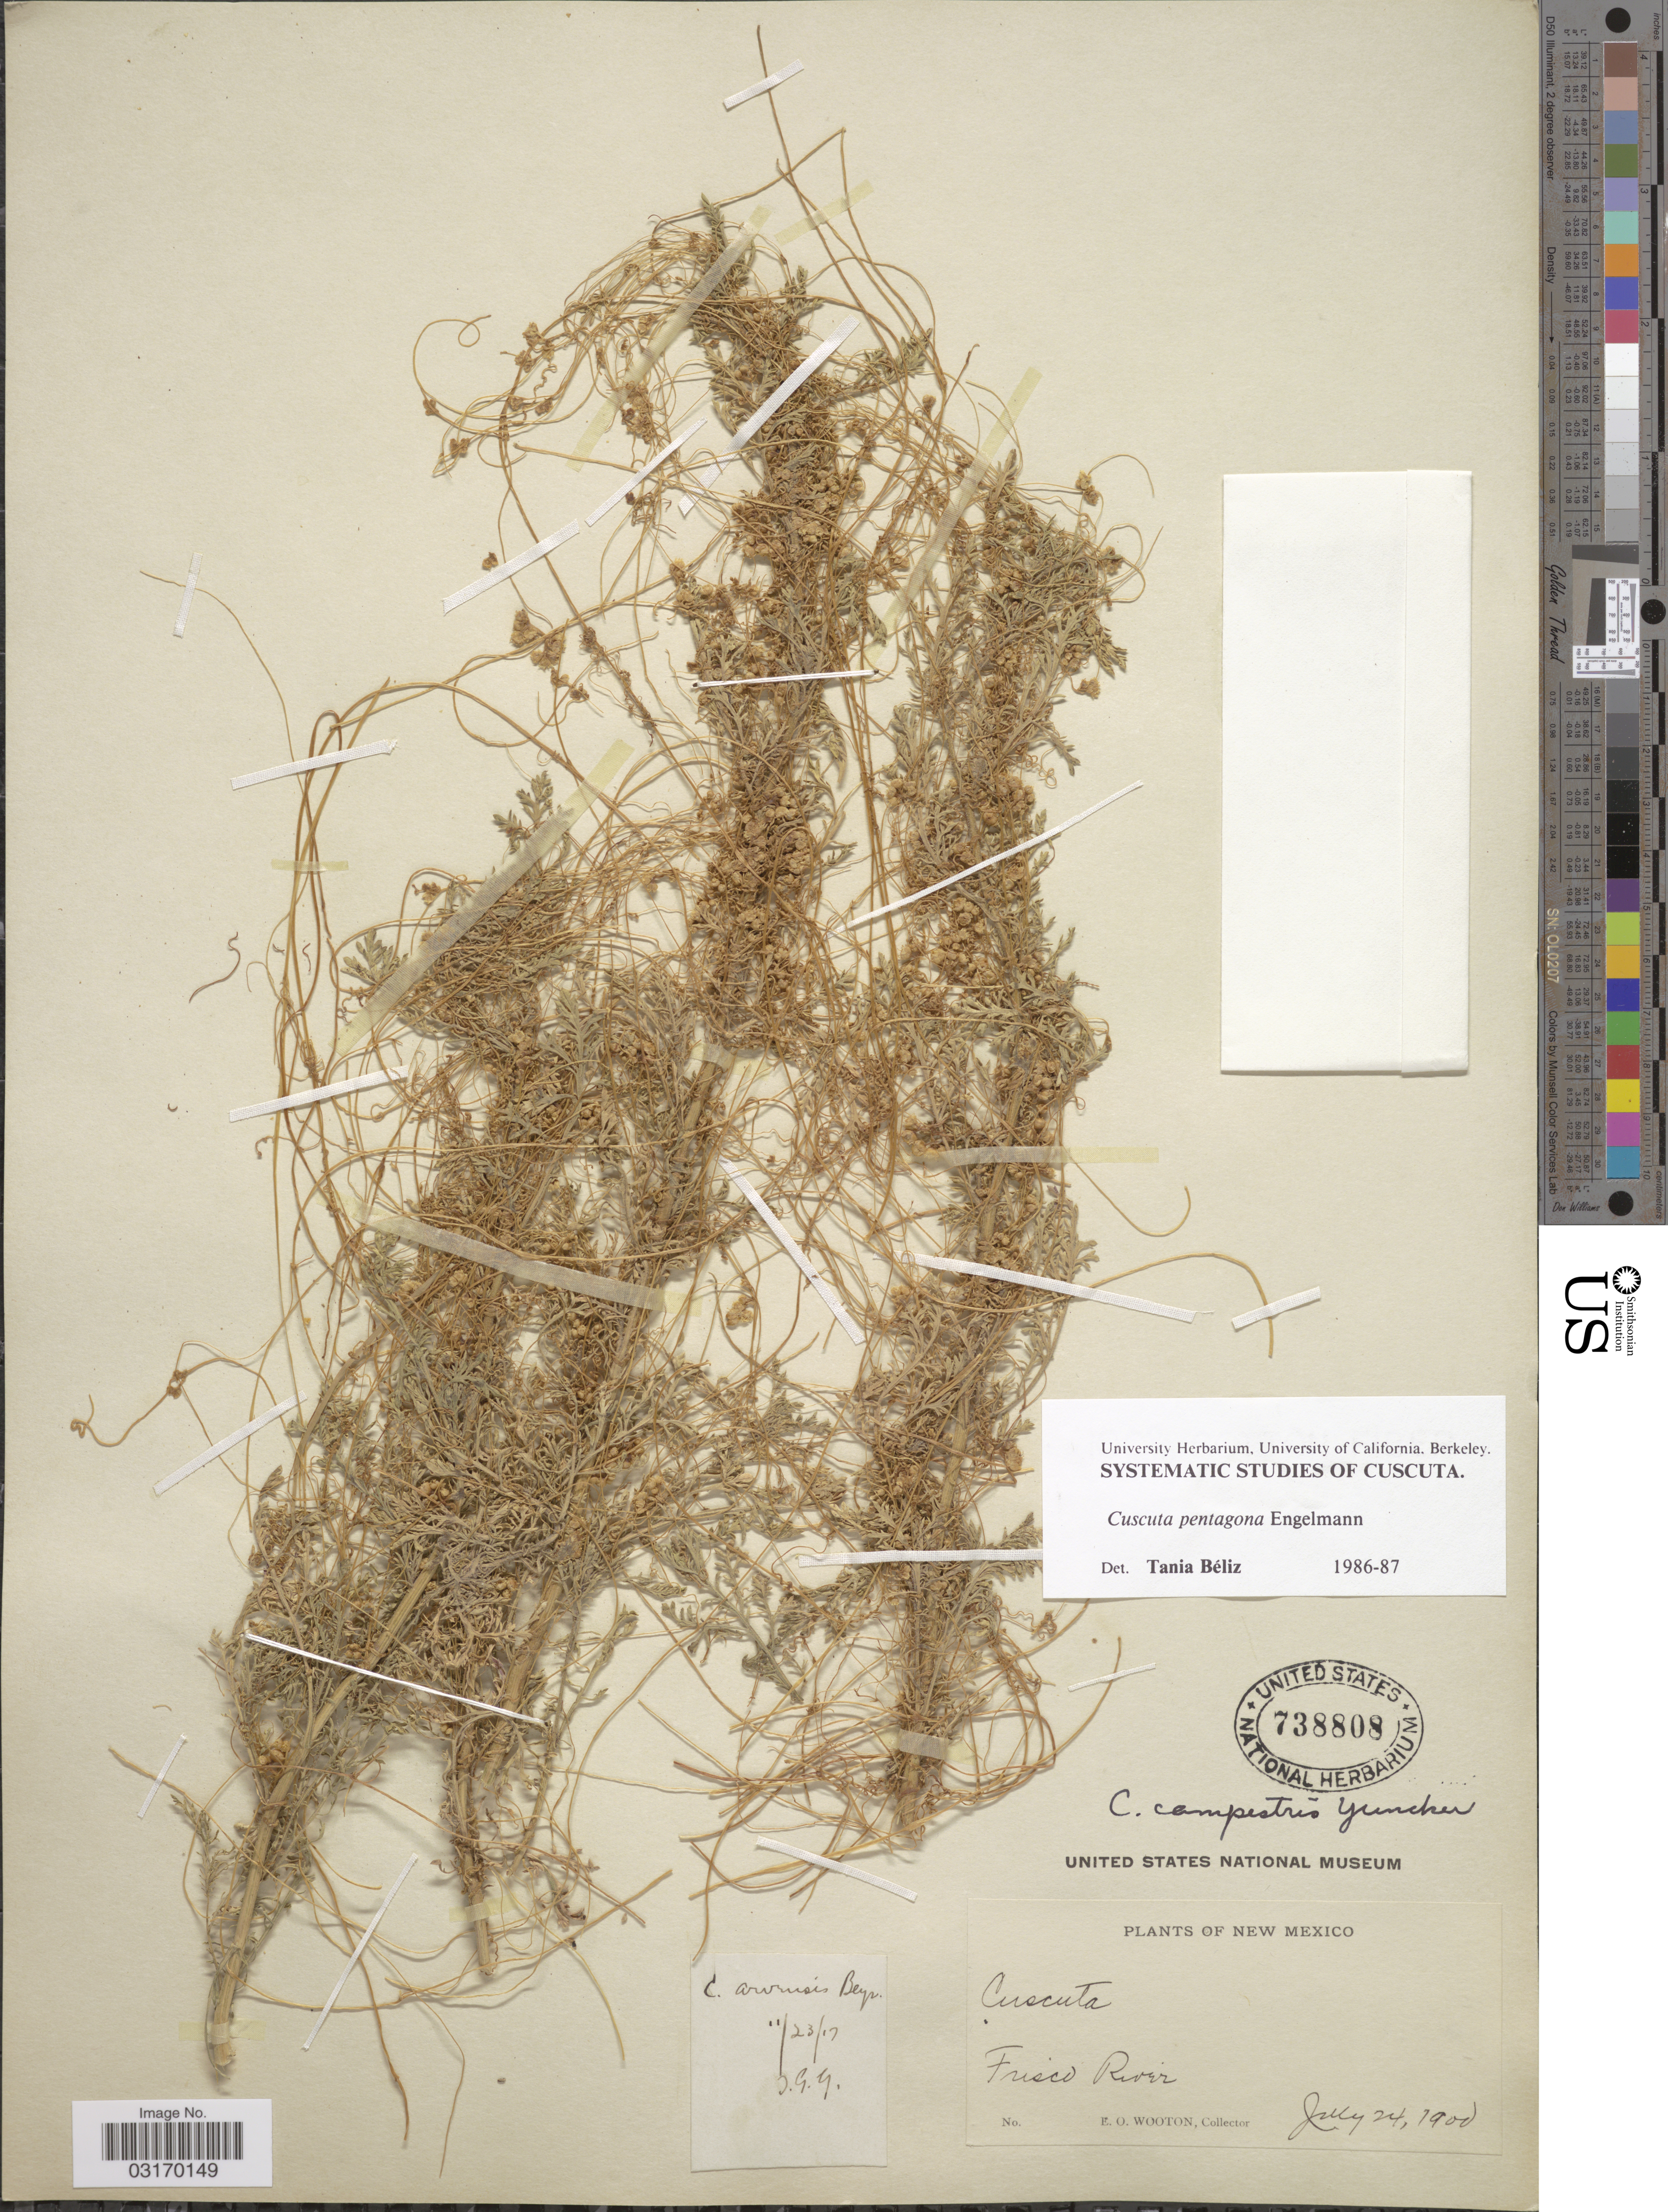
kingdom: Plantae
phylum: Tracheophyta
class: Magnoliopsida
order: Solanales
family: Convolvulaceae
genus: Cuscuta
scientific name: Cuscuta pentagona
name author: Engelm.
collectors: E. O. Wooton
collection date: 1900-07-24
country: United States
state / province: New Mexico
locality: Frisco River.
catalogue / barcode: US 738808